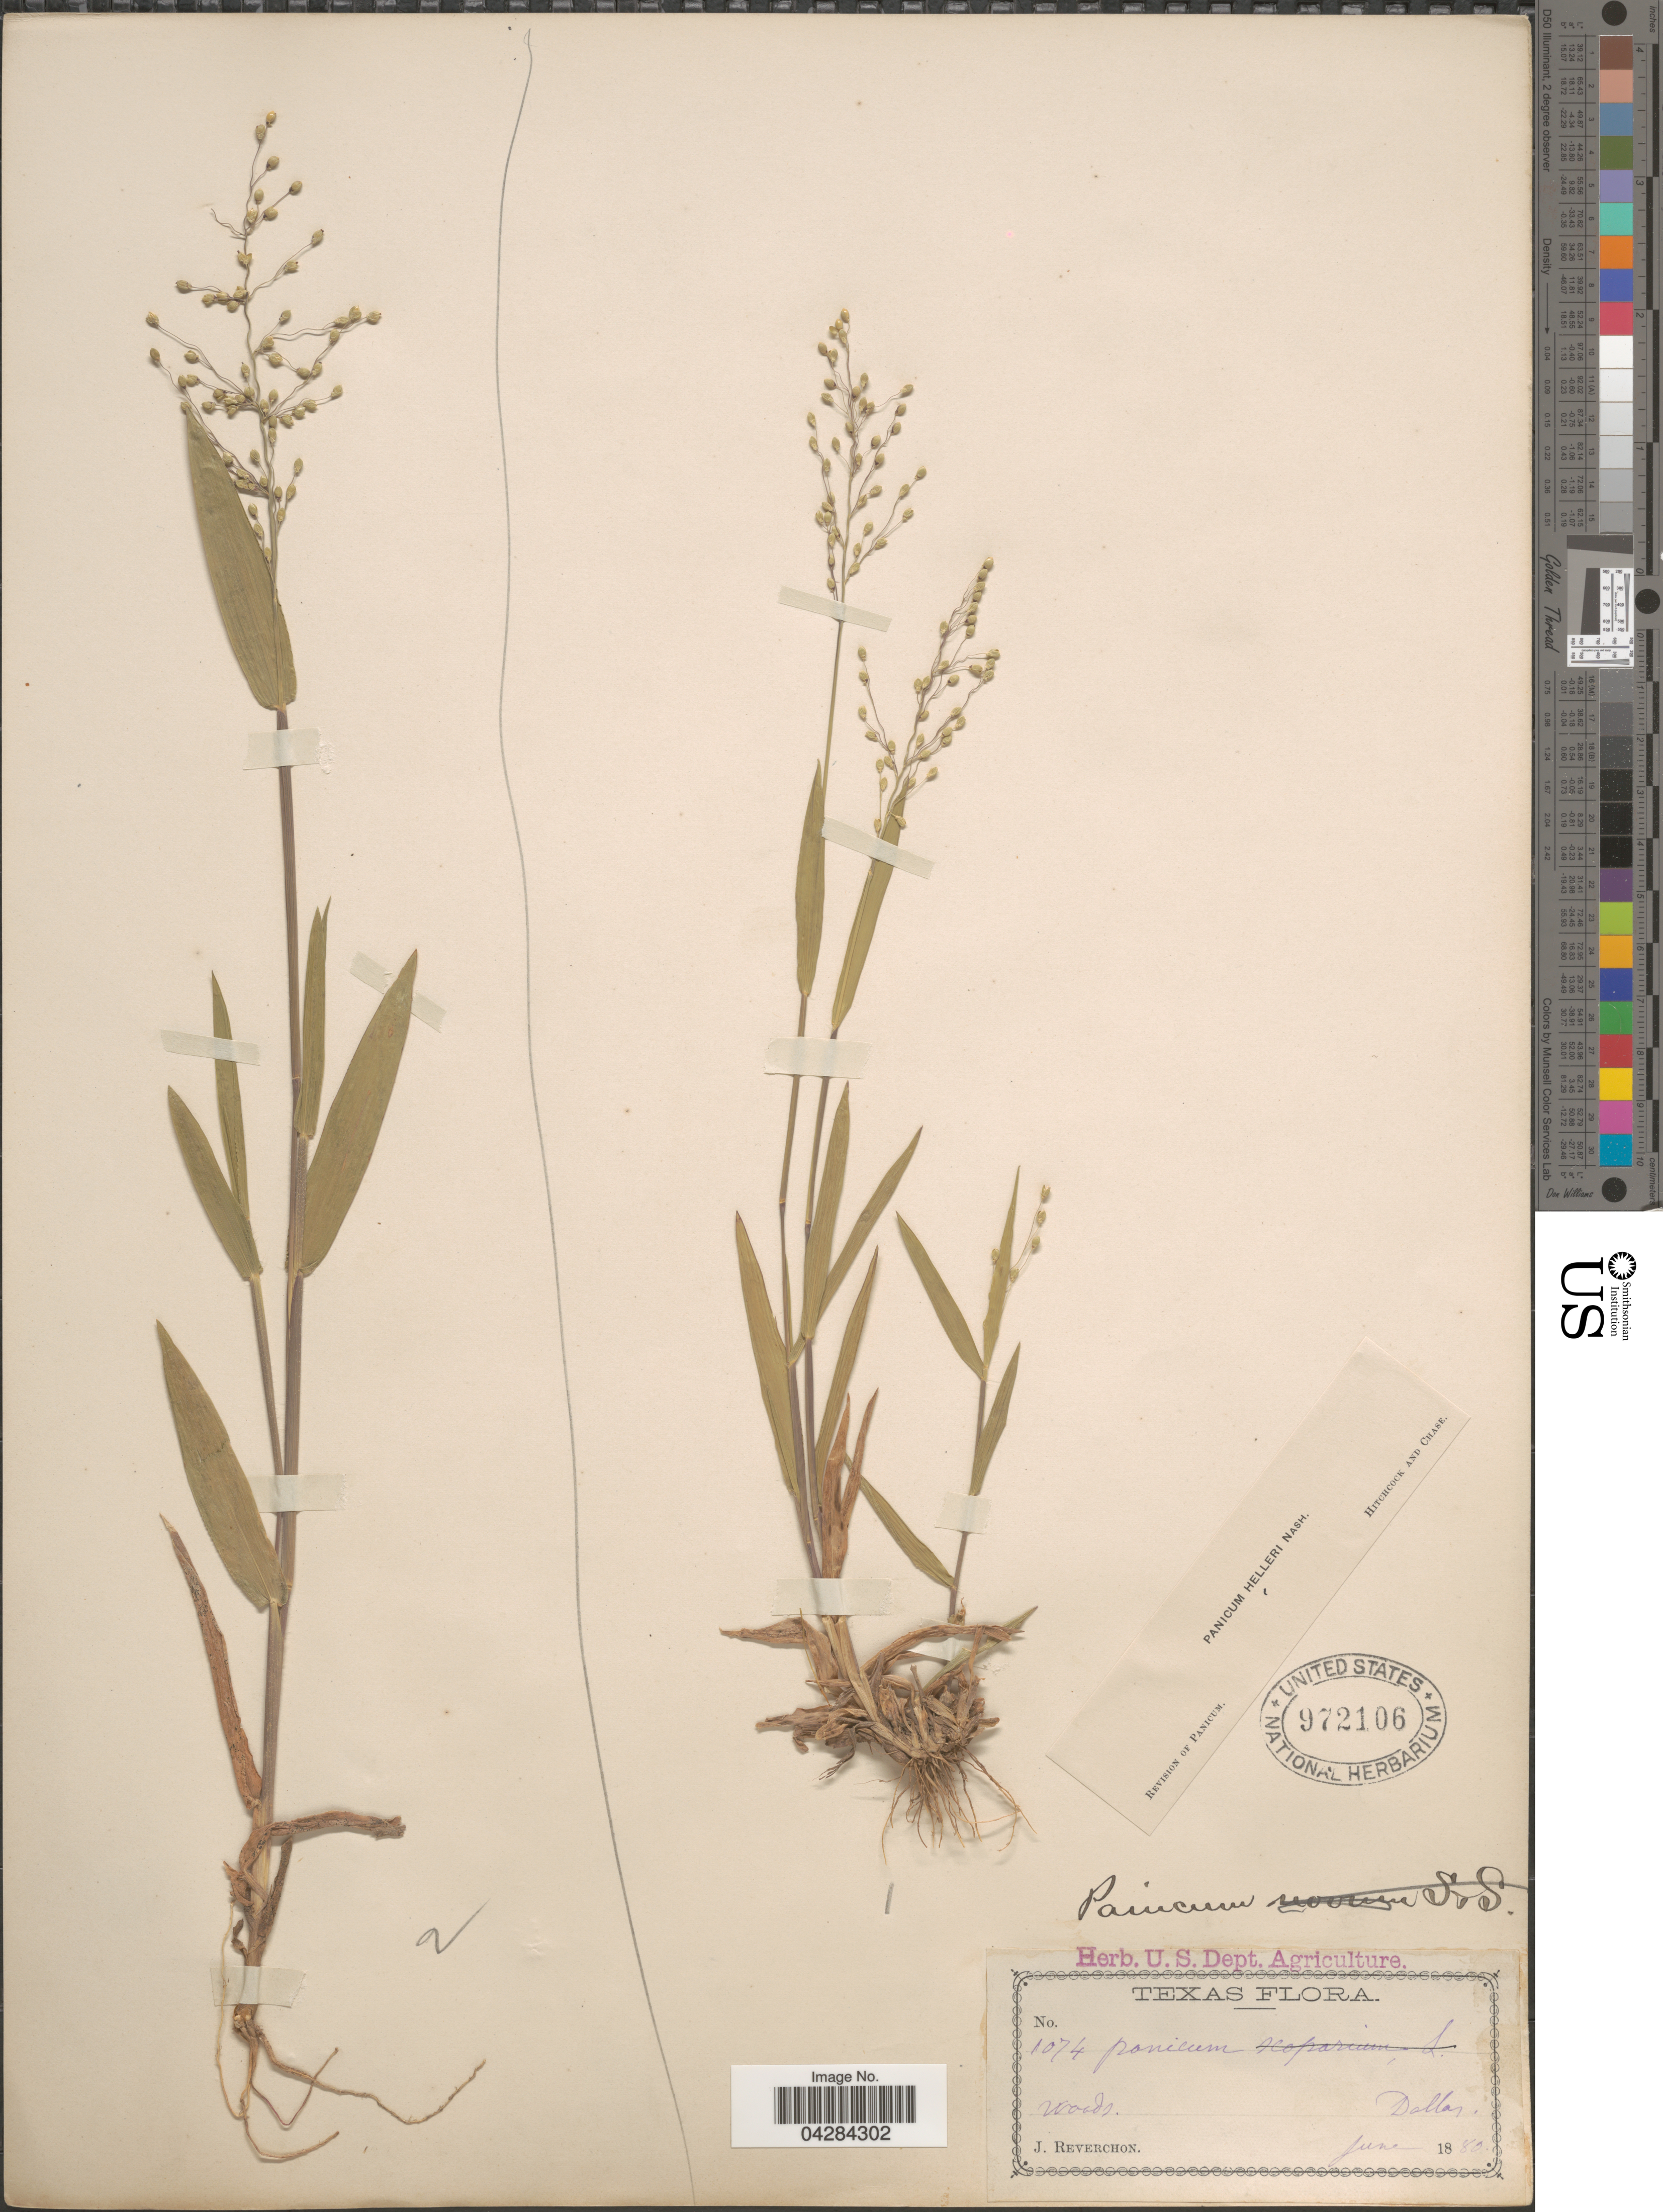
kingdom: Plantae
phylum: Tracheophyta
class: Liliopsida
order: Poales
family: Poaceae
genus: Dichanthelium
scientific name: Dichanthelium oligosanthes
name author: (Schult.) Gould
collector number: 1074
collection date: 1880-06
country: United States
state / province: Texas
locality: Woods. Dallas.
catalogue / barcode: US 972106